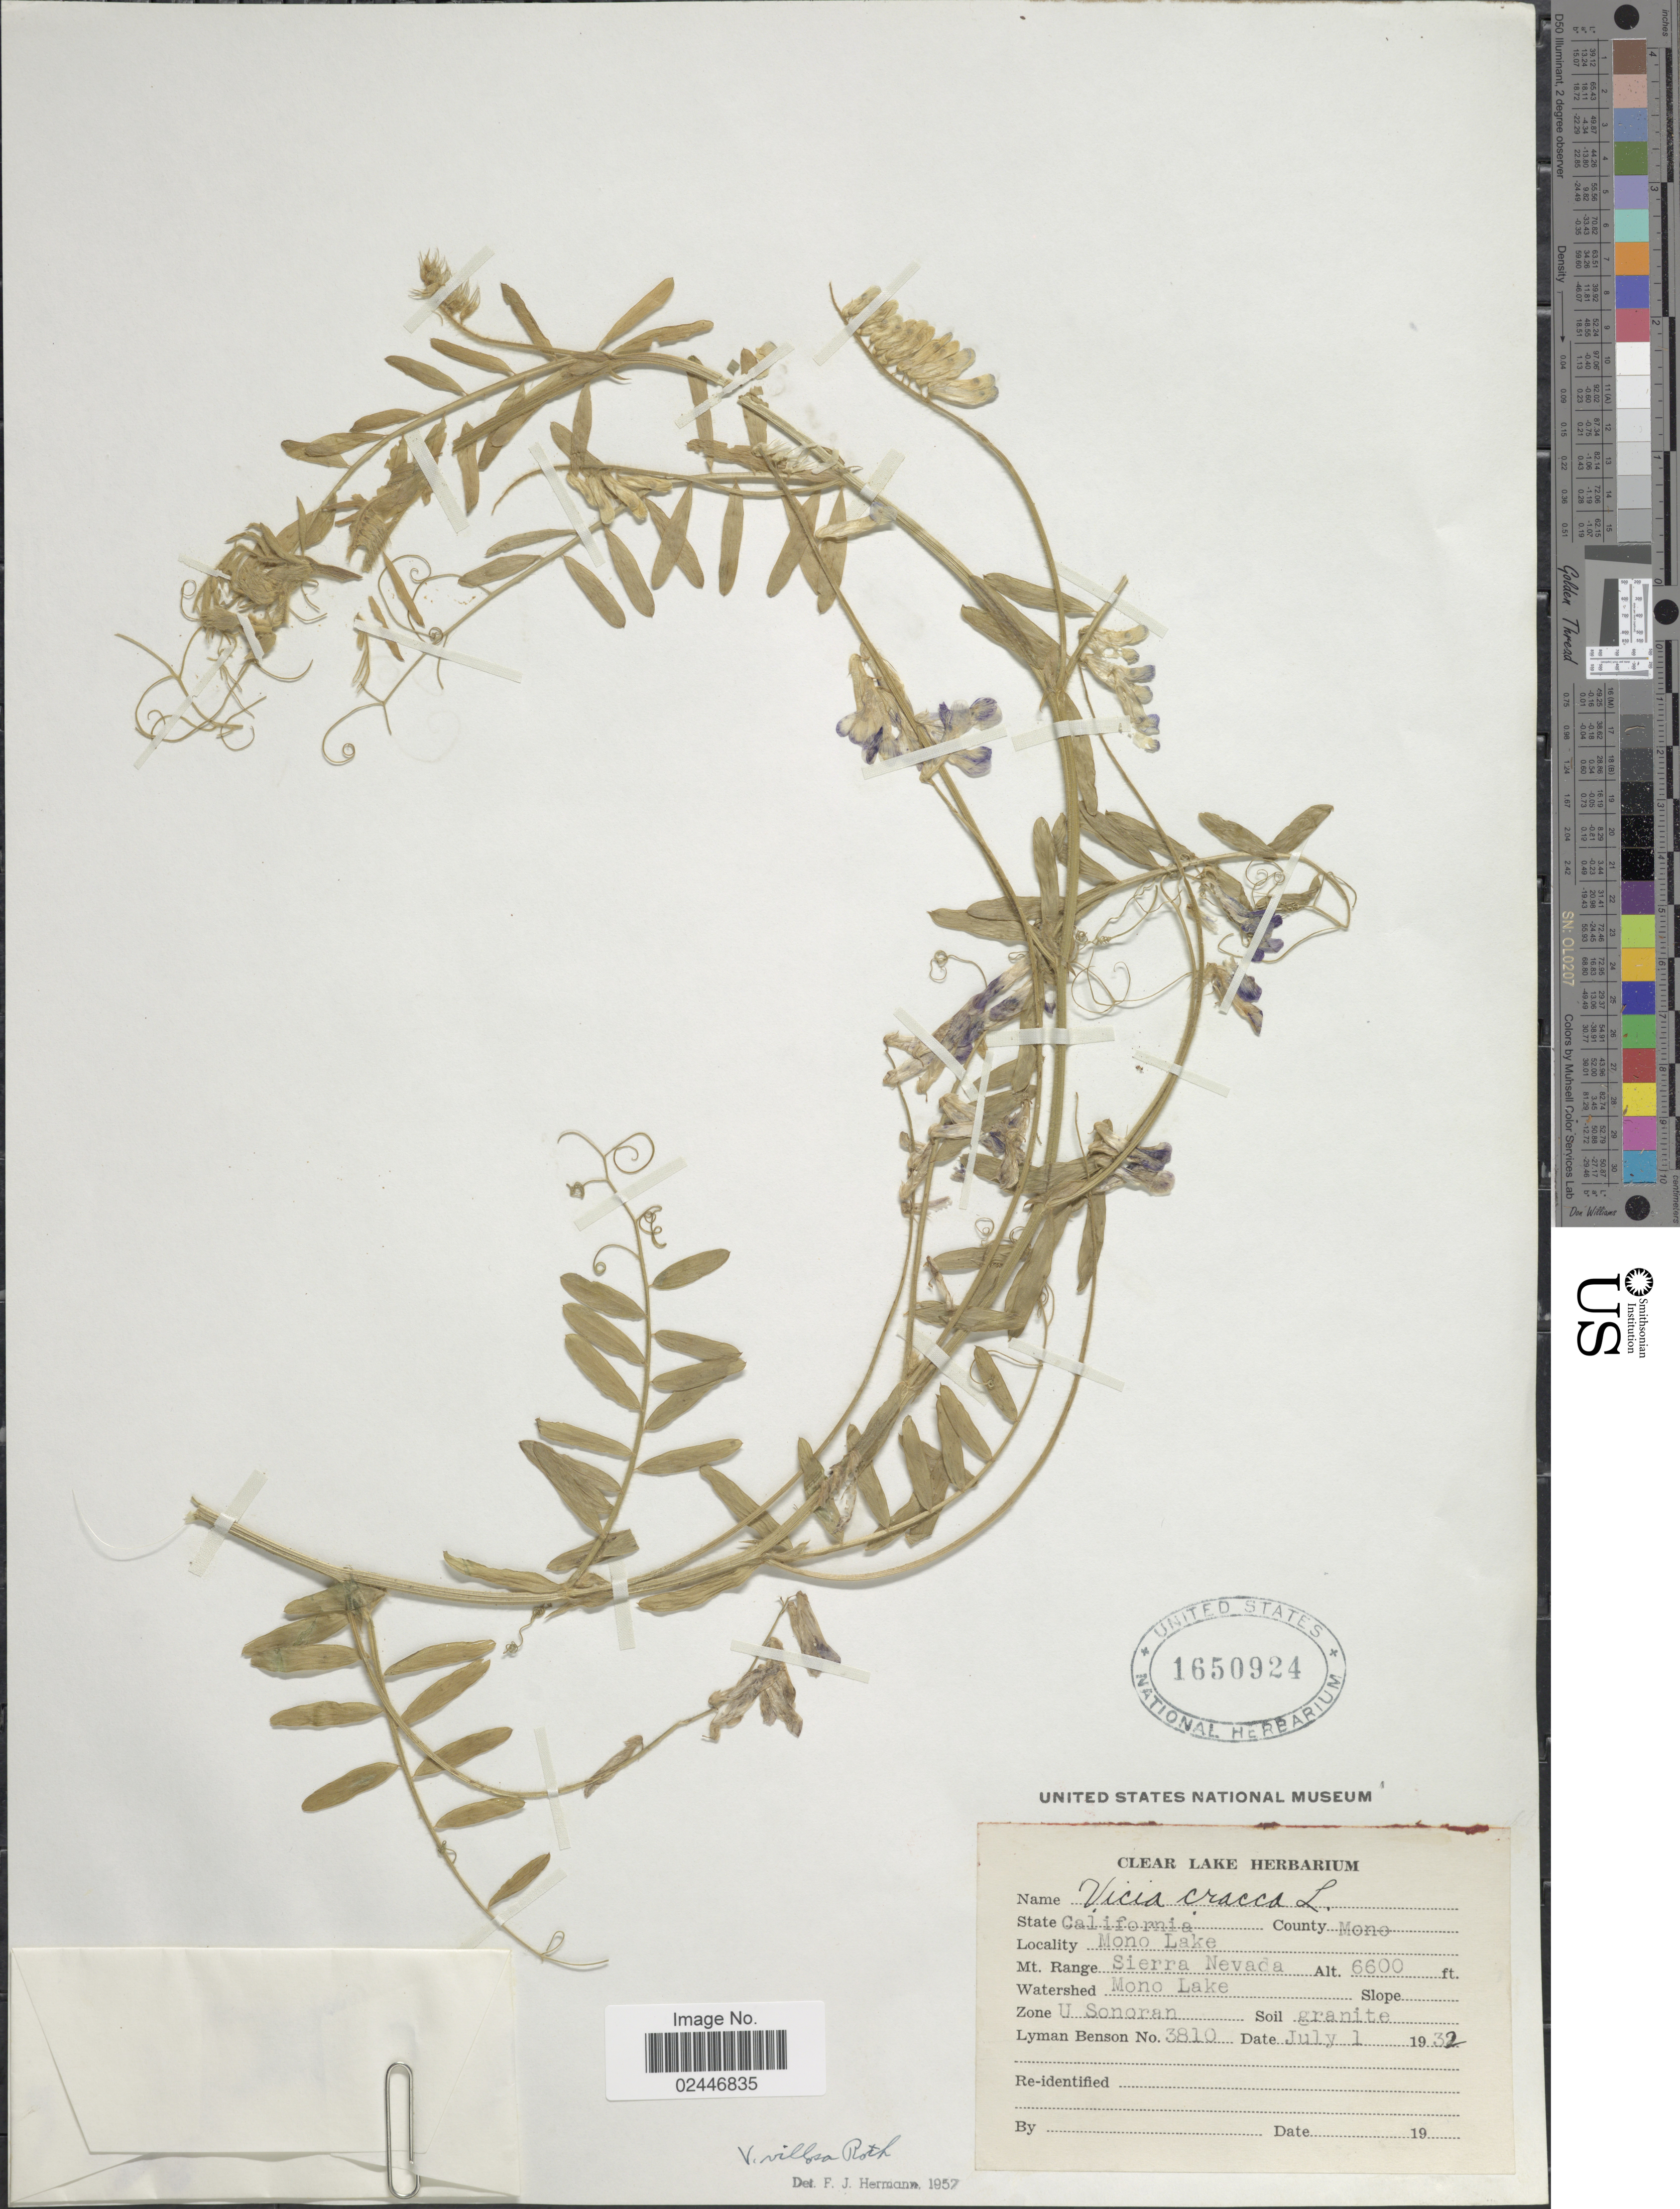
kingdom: Plantae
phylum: Tracheophyta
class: Magnoliopsida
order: Fabales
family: Fabaceae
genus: Vicia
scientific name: Vicia villosa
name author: Roth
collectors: L. D. Benson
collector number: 3810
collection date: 1932-07-01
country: United States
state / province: California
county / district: Mono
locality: County Mono, Mono Lake, Sierra Nevada Mt. Range, U Sonoran Zone.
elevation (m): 2012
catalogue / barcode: US 1650924